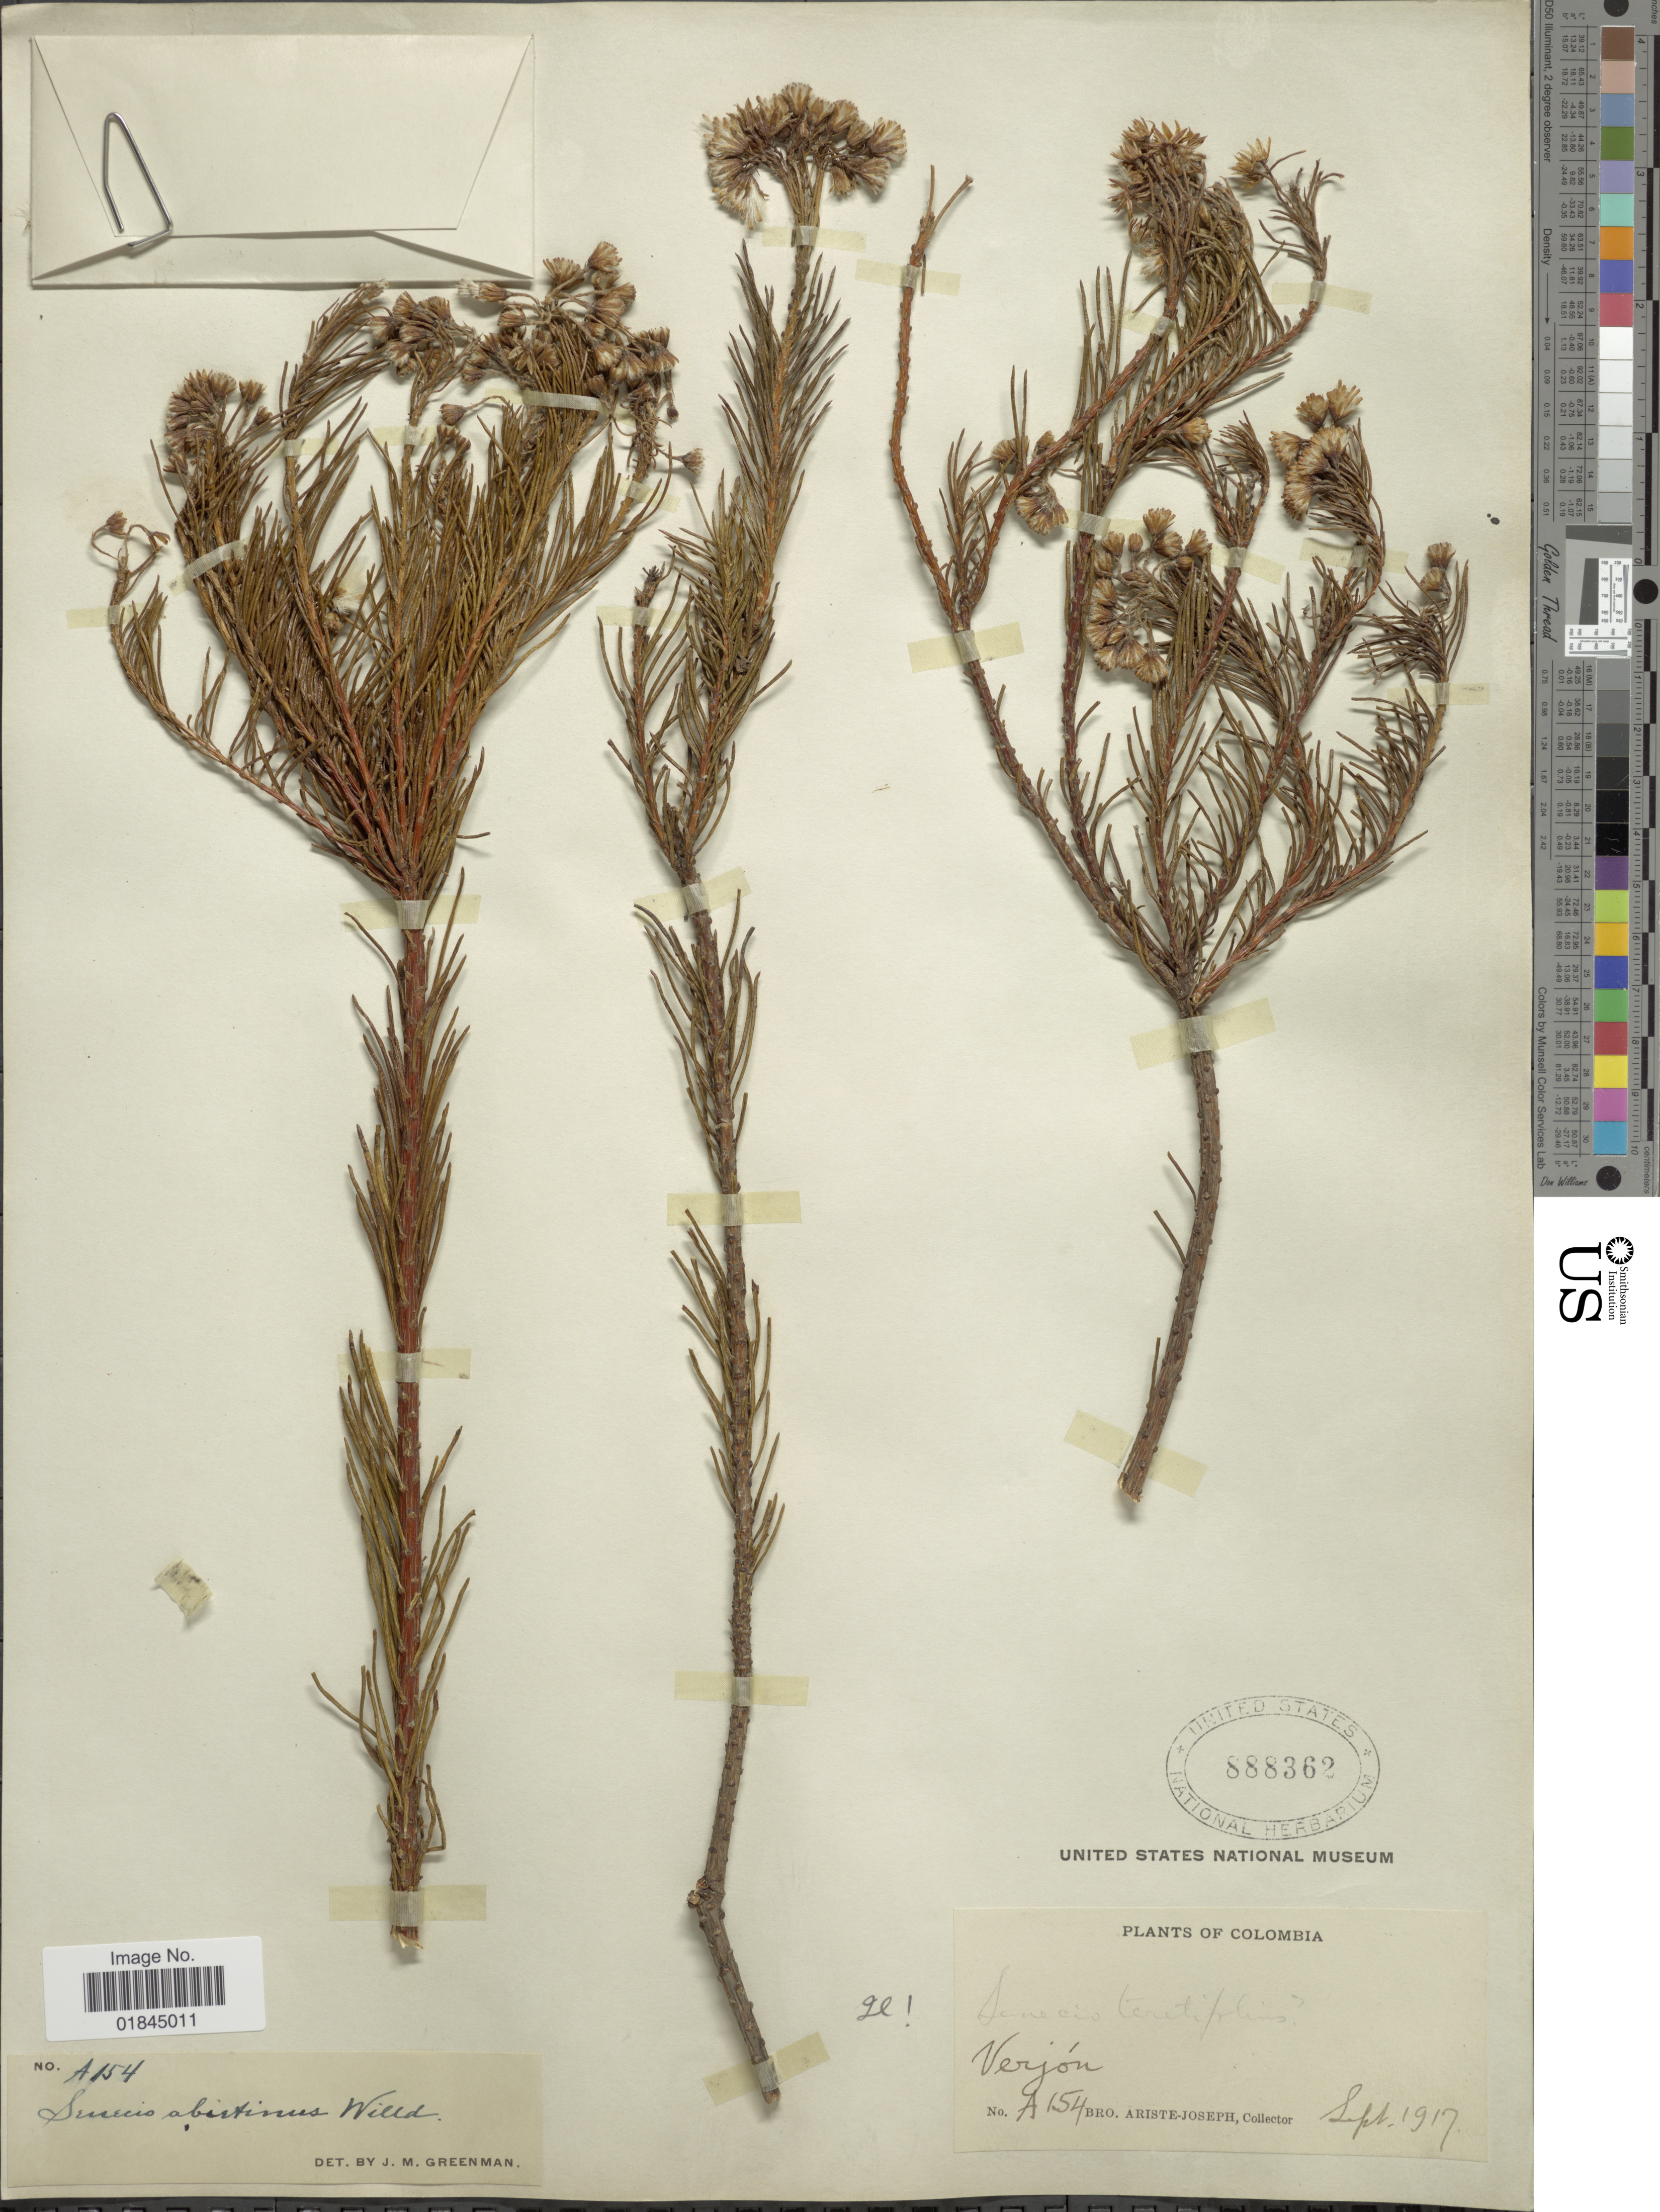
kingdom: Plantae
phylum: Tracheophyta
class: Magnoliopsida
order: Asterales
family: Asteraceae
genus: Pentacalia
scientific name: Pentacalia abietina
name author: (Willd. ex Wedd.) Cuatrec.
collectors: Bro. Ariste-Joseph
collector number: A154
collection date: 1917-09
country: Colombia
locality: Verjon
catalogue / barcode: US 888362